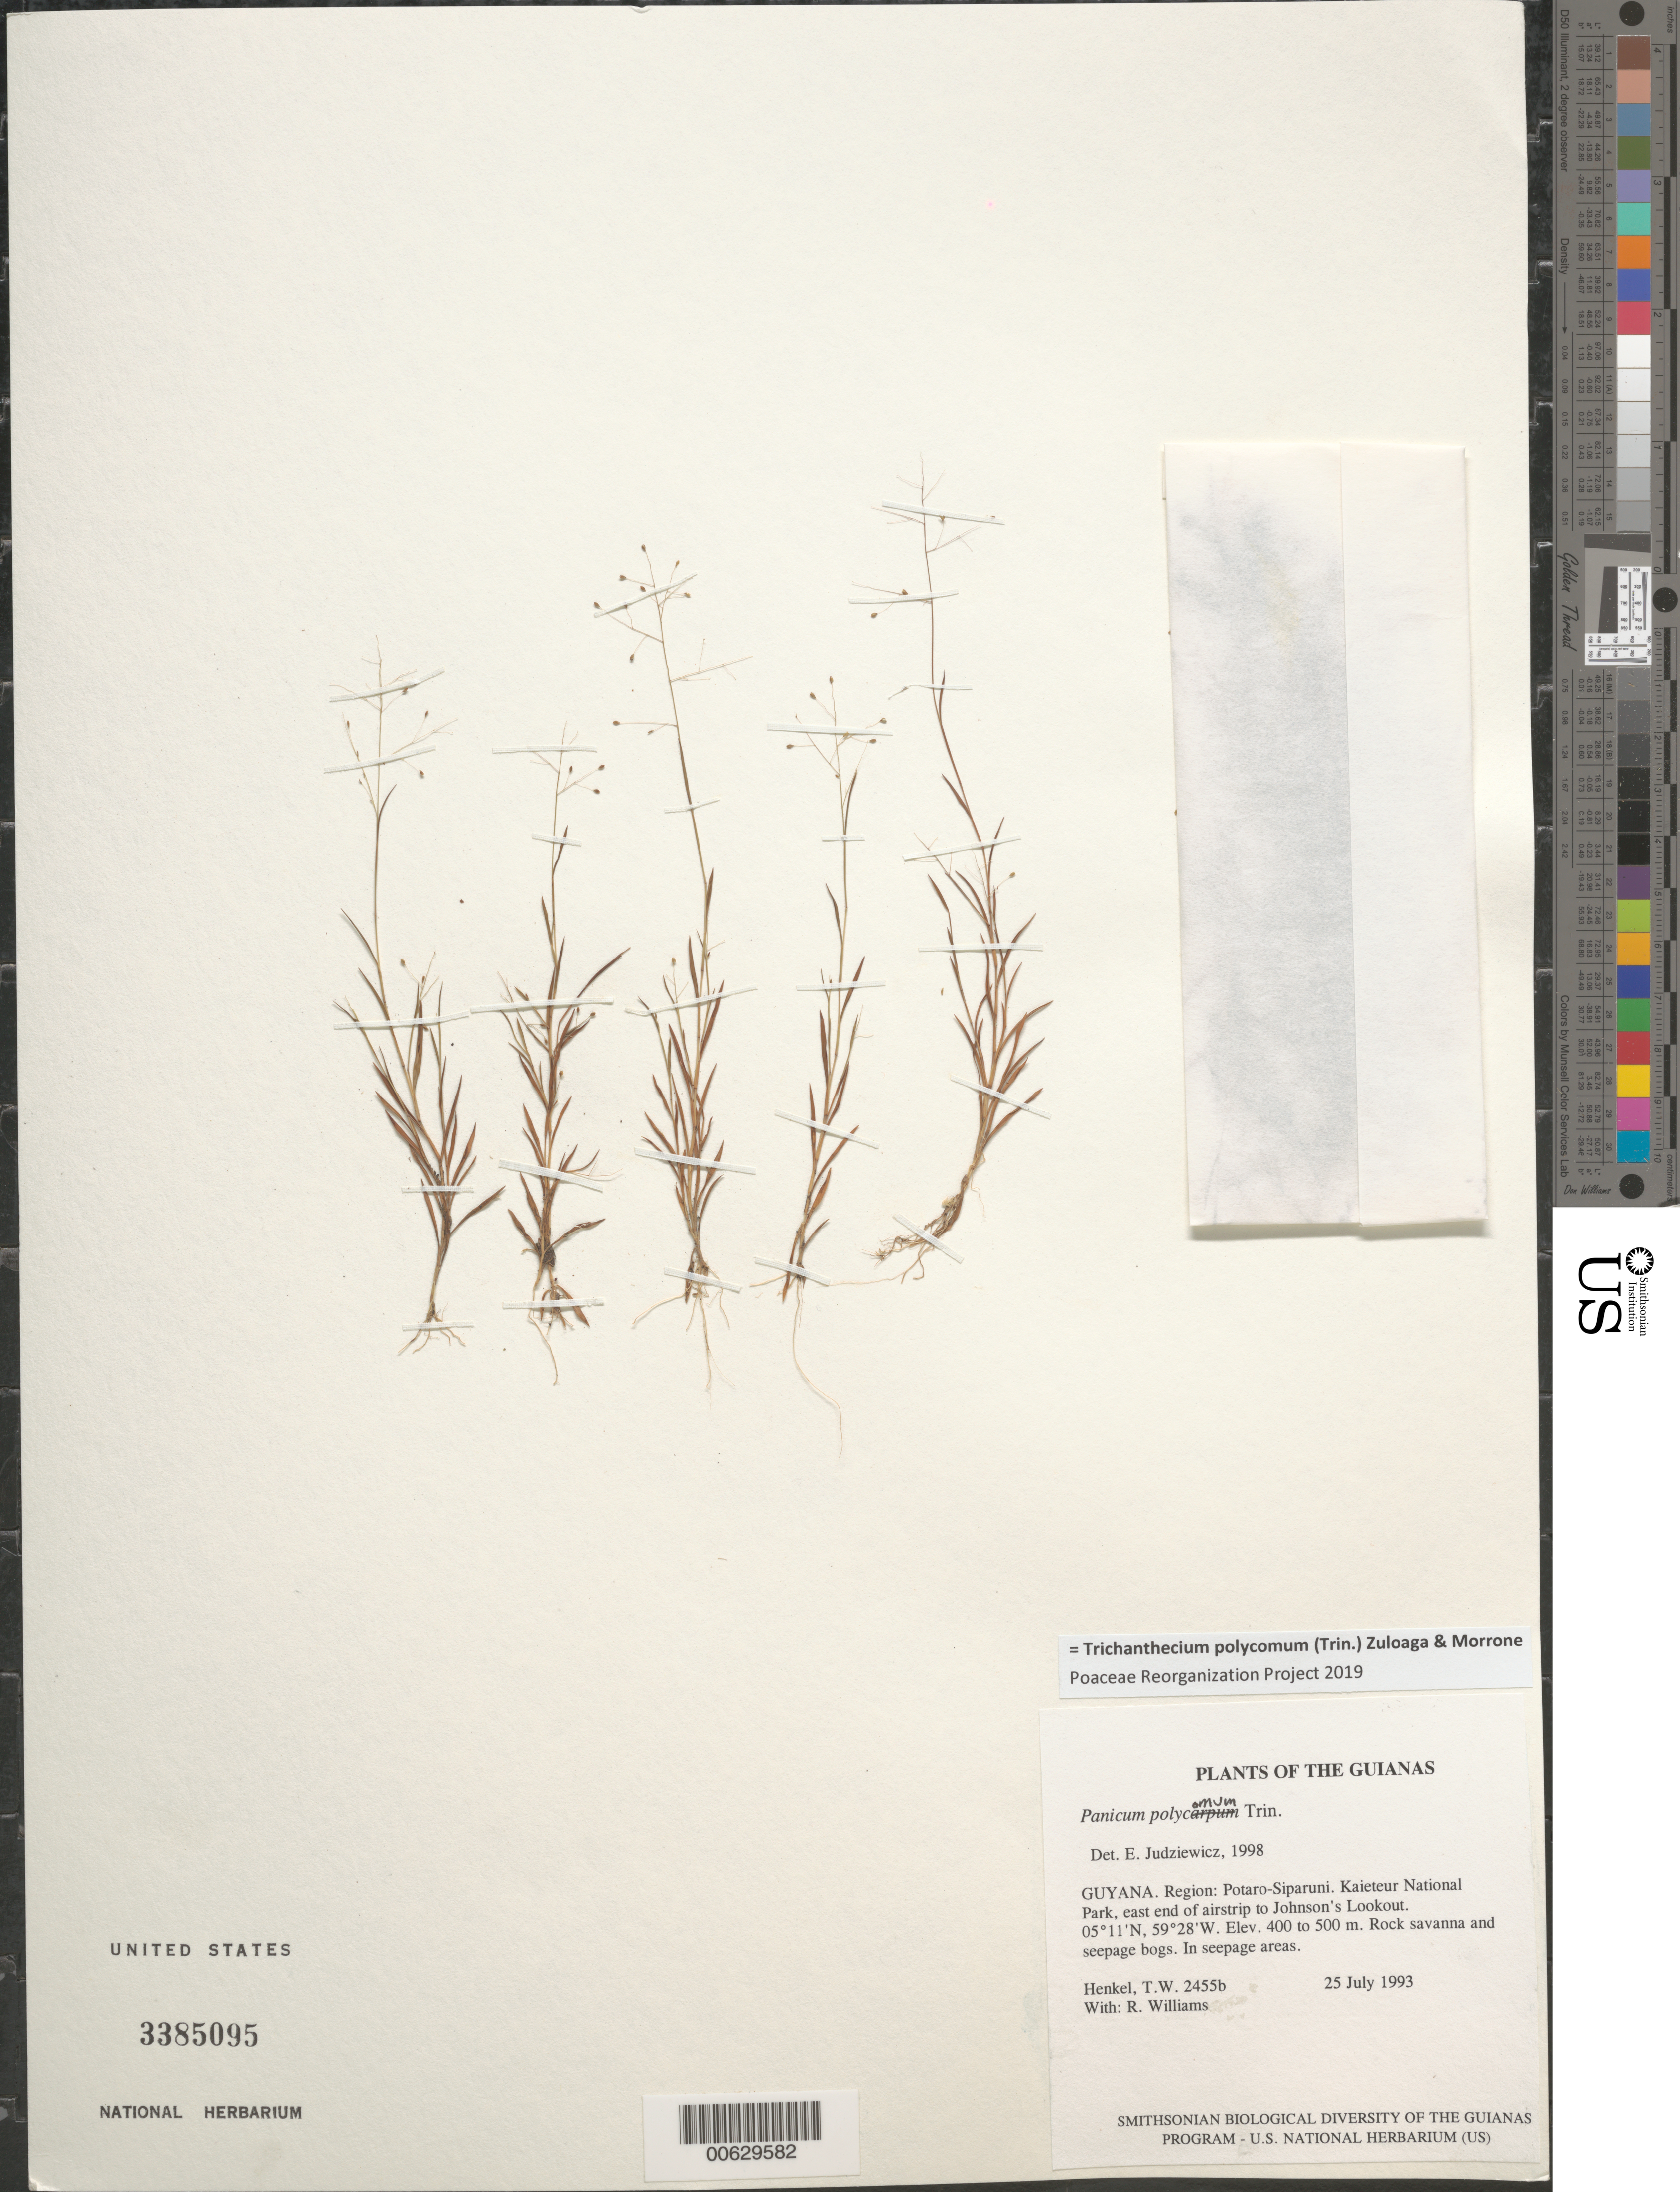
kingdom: Plantae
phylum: Tracheophyta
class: Liliopsida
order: Poales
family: Poaceae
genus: Trichanthecium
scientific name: Trichanthecium polycomum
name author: (Trin.) Zuloaga & Morrone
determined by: Poaceae Reorganization Project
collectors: T. Henkel & R. Williams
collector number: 2455 b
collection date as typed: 25 July 1993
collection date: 1993-07-25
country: Guyana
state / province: Potaro-Siparuni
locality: Kaieteur National Park, east end of airstrip to Johnson's Lookout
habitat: Rock savanna and seepage bogs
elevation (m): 400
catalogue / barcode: US 3385095